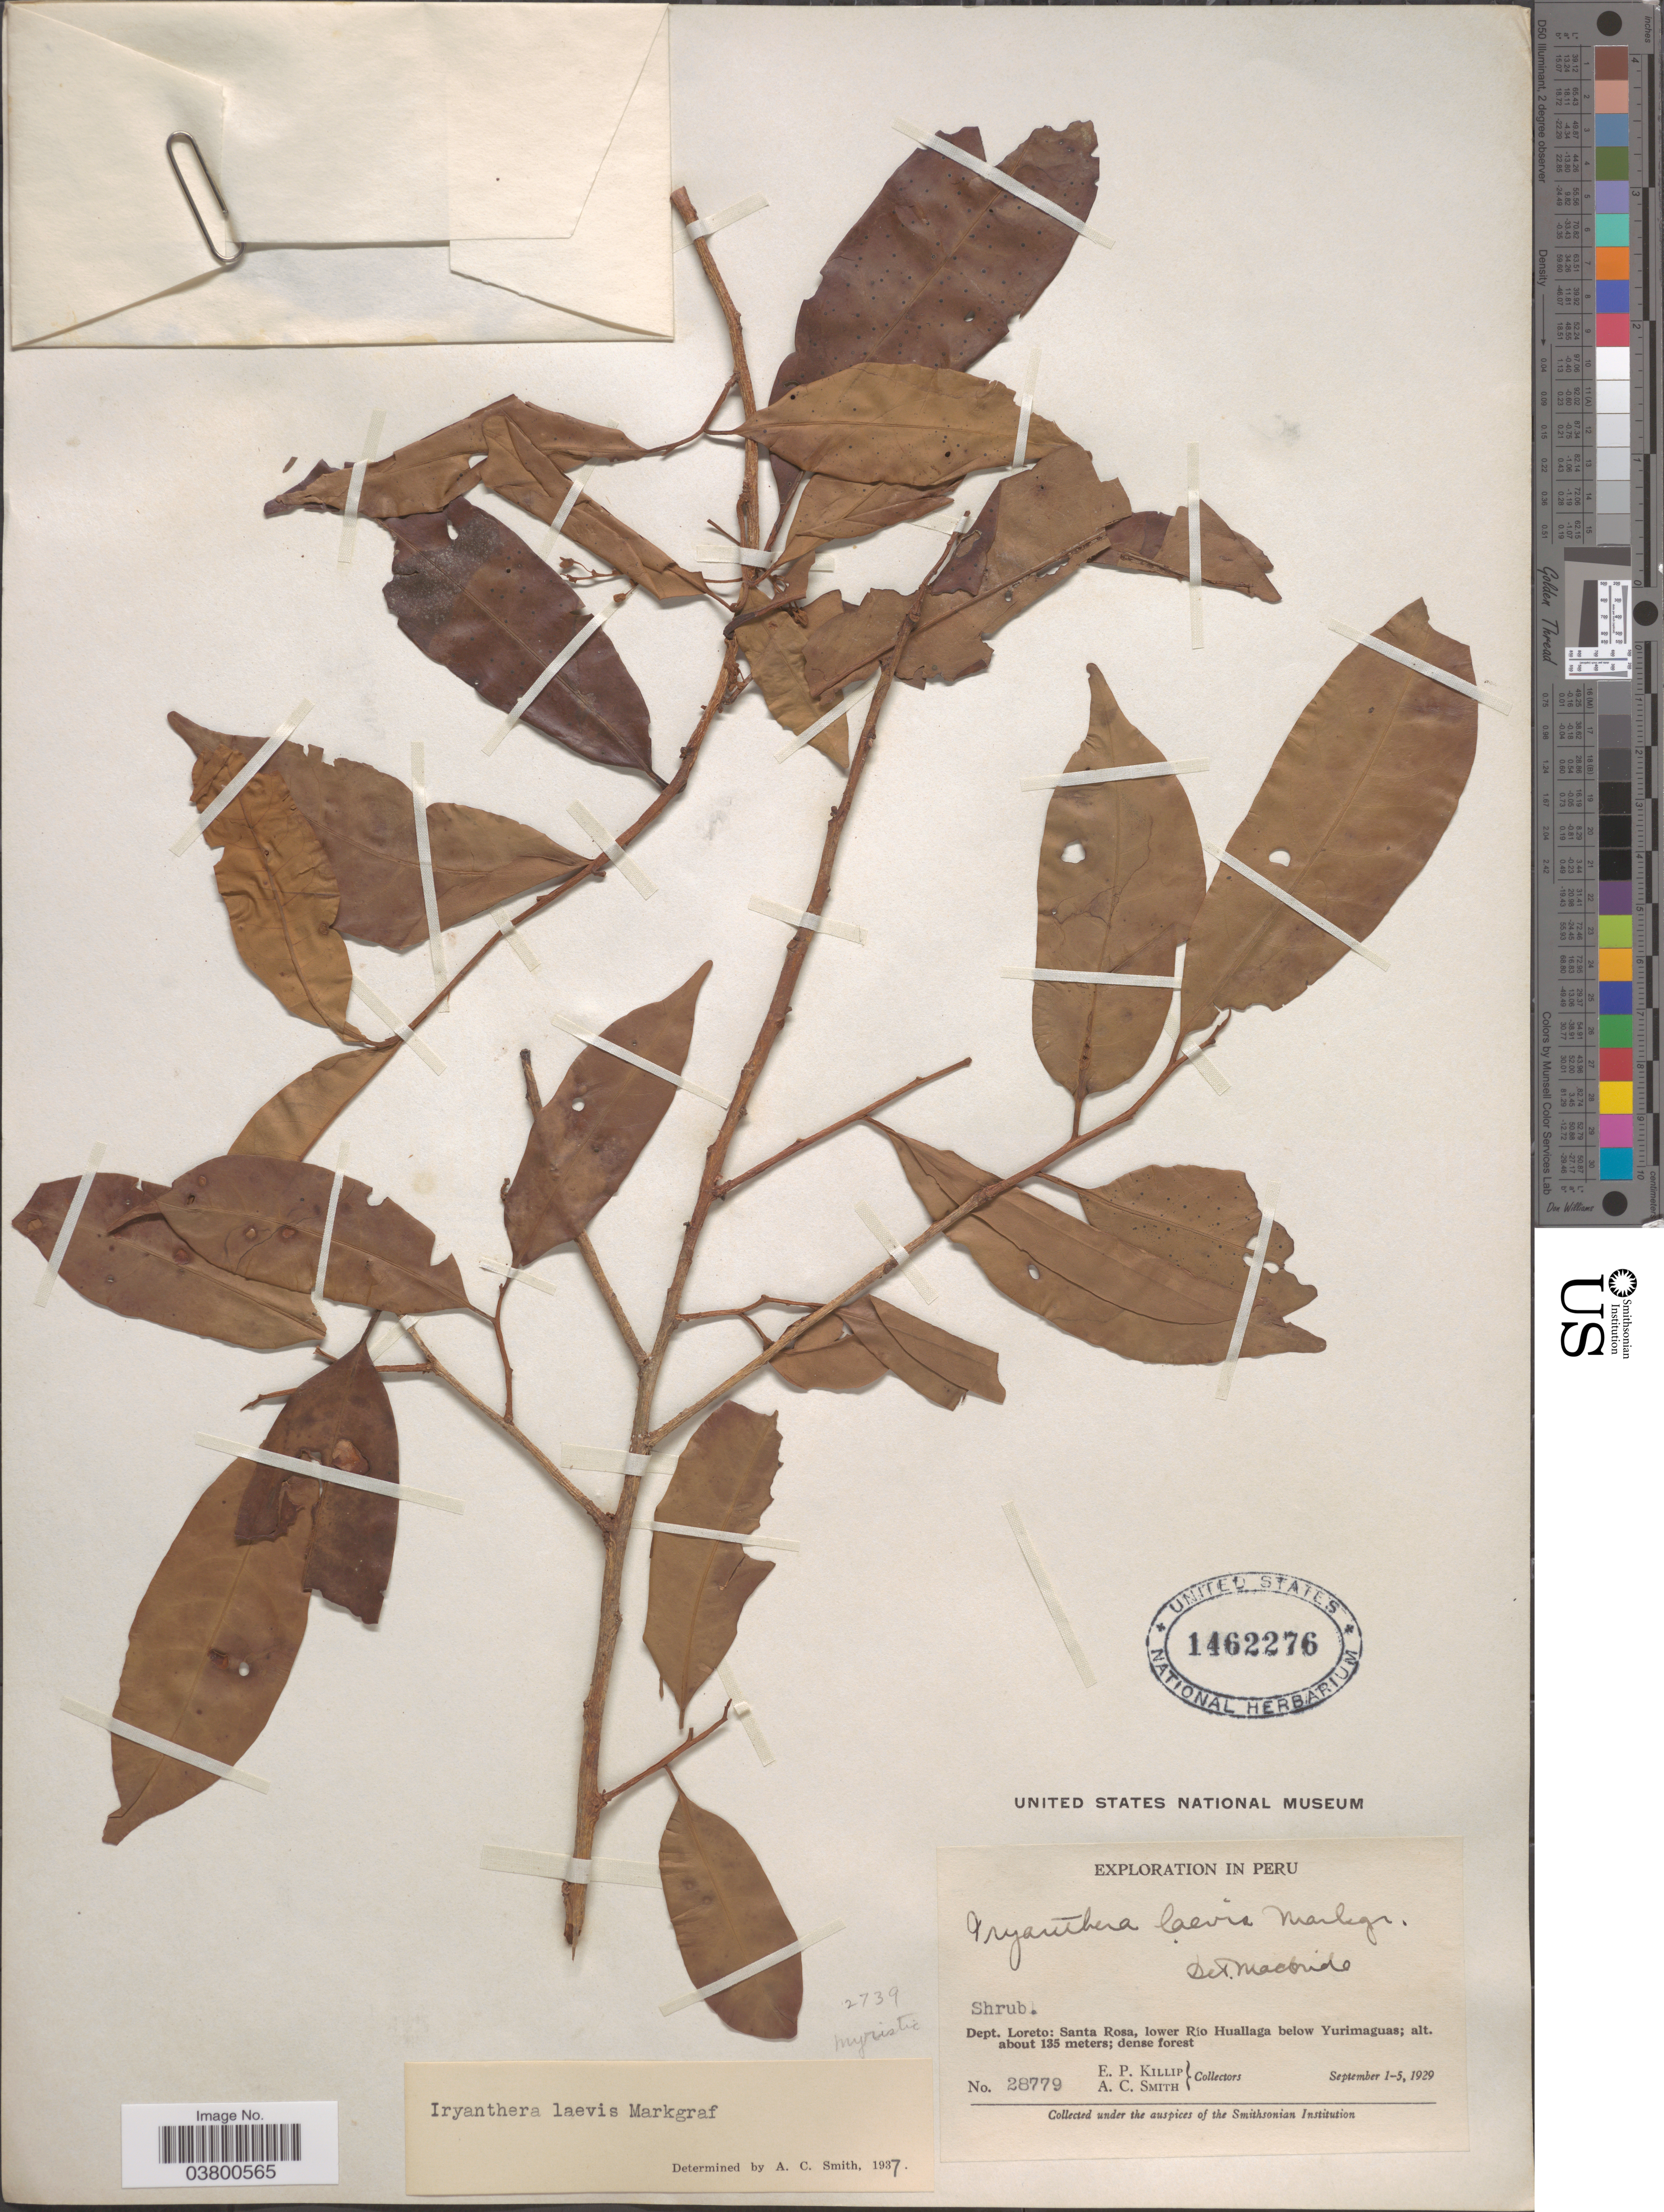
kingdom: Plantae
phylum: Tracheophyta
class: Magnoliopsida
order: Magnoliales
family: Myristicaceae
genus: Iryanthera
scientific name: Iryanthera laevis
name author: Markgr.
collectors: E. P. Killip & A. C. Smith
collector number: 28779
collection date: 1929-09-01/1929-09-05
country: Peru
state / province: Loreto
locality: Dept. Loreto: Santa Rosa, lower Río Huallaga below Yurimaguas.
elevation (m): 135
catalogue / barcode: US 1462276